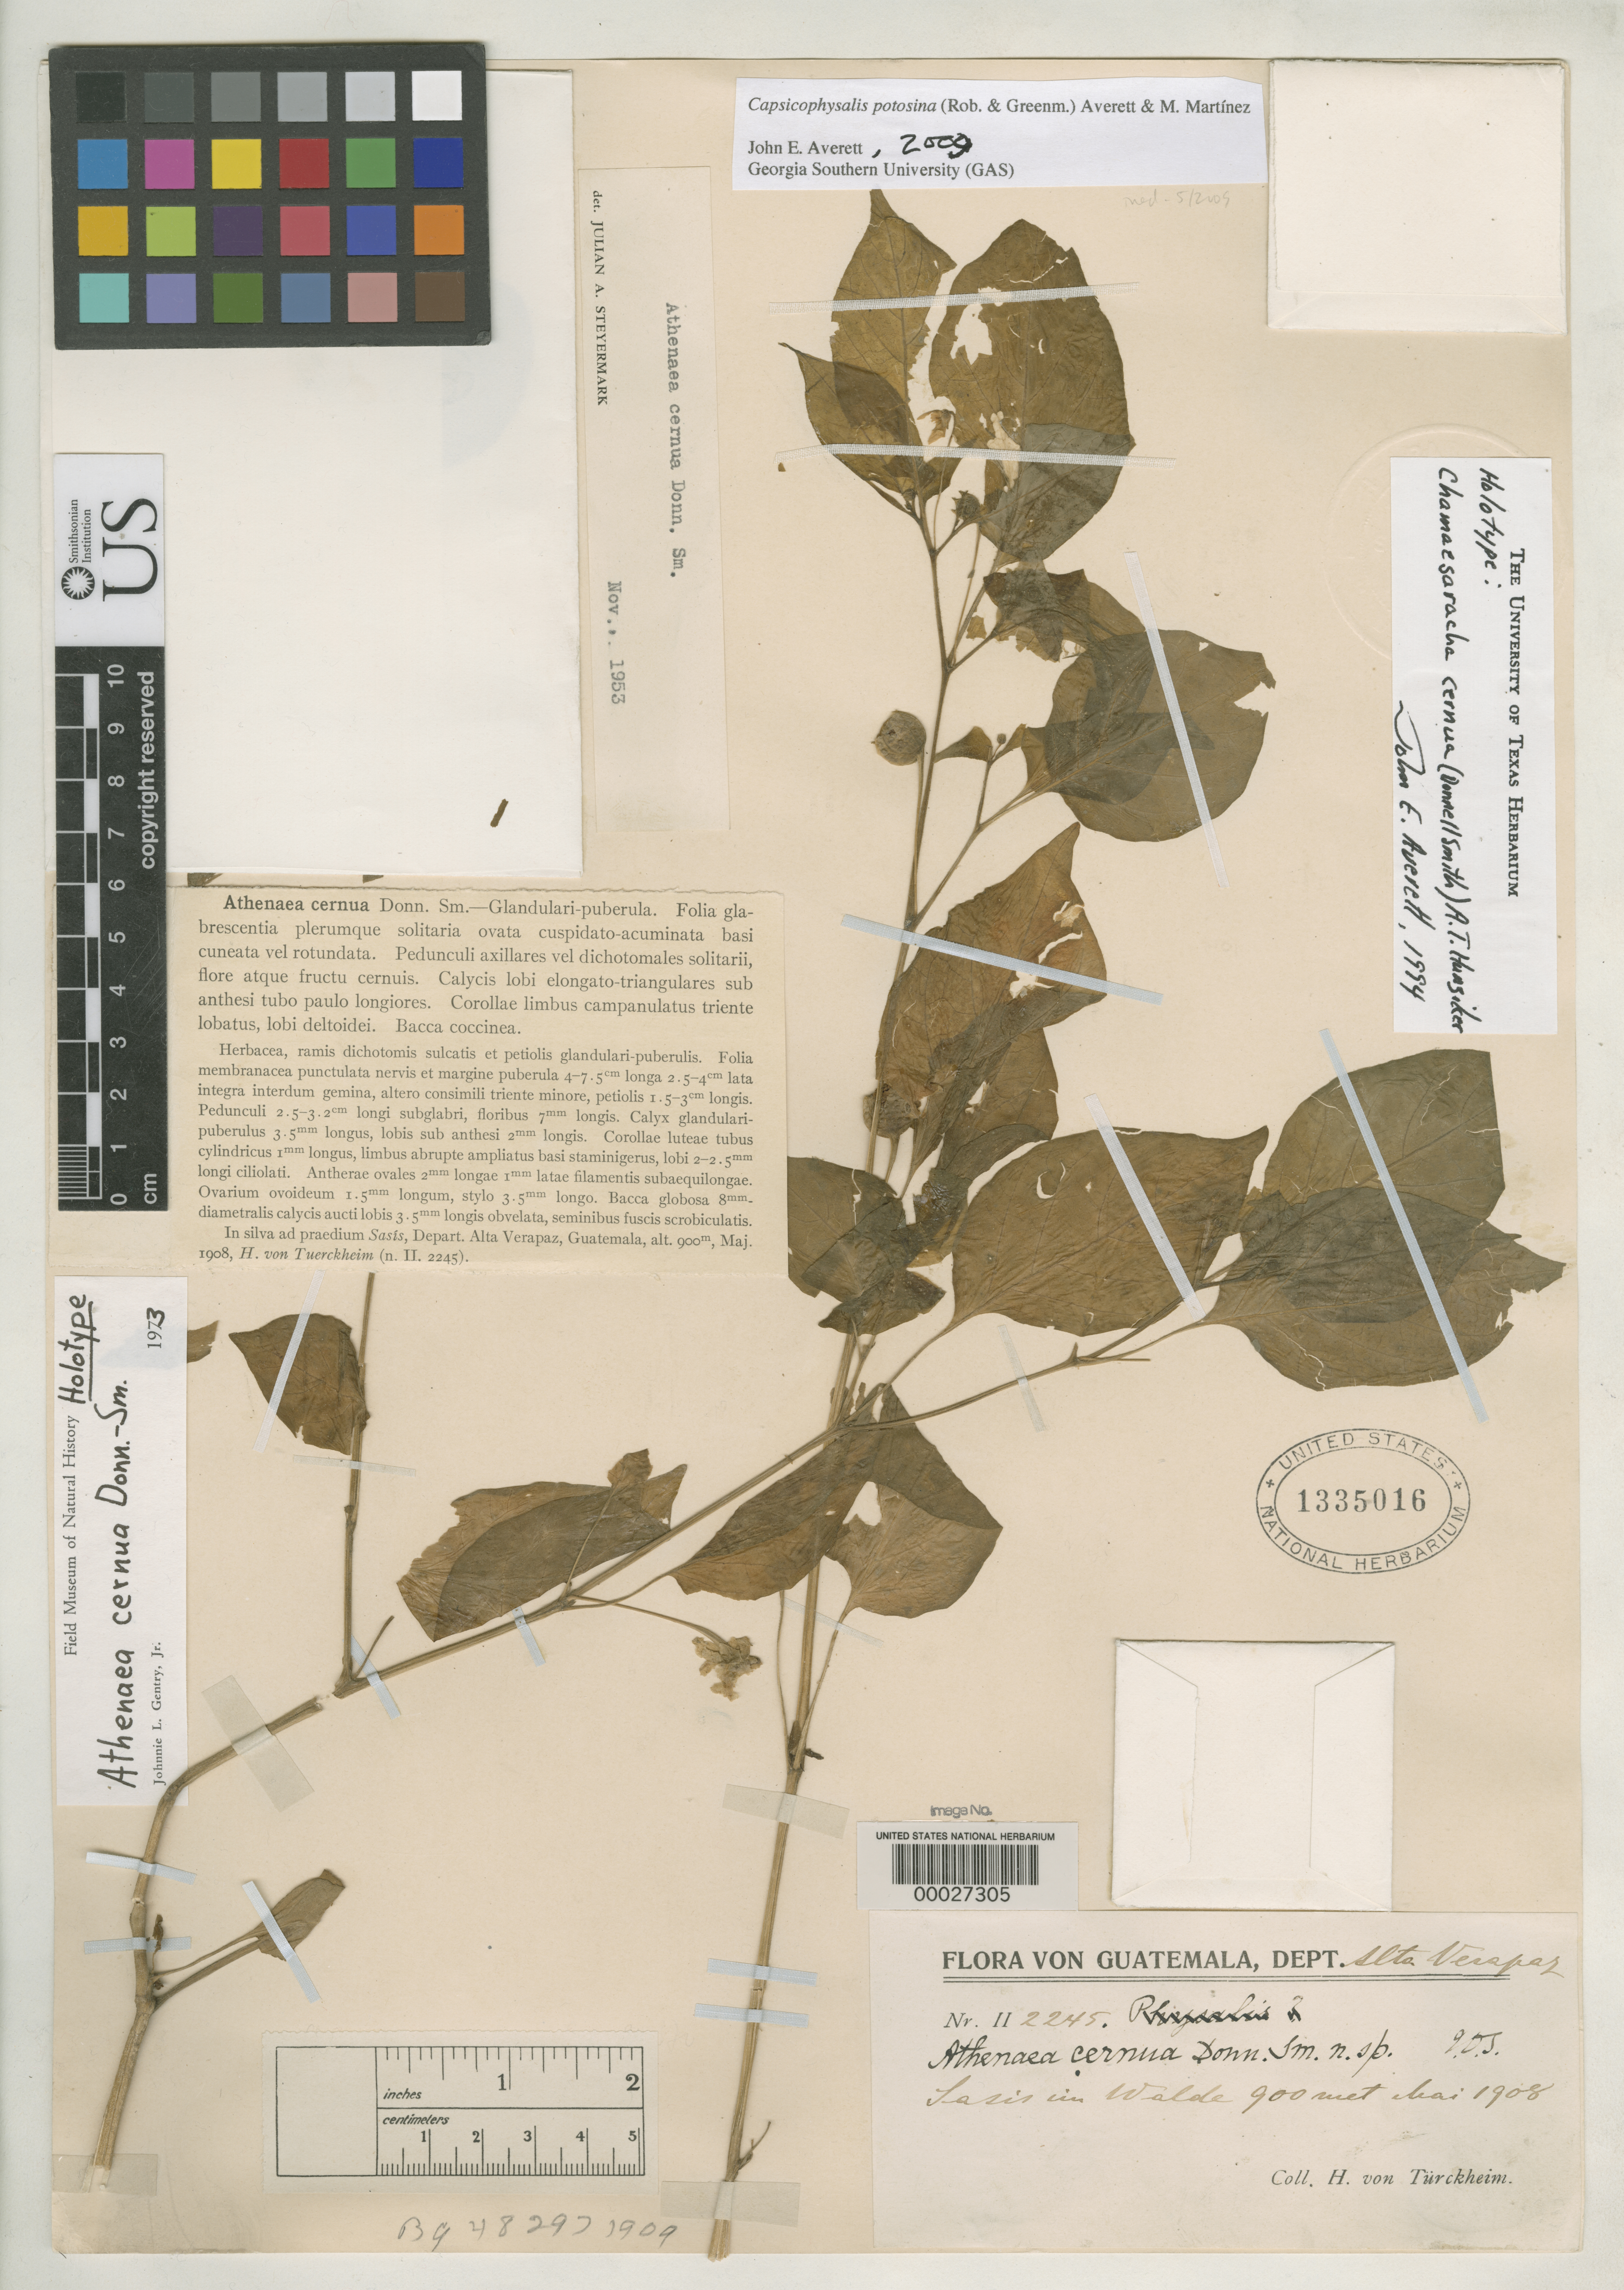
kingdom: Plantae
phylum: Tracheophyta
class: Magnoliopsida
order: Solanales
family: Solanaceae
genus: Athenaea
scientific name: Athenaea cernua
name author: Donn. Sm.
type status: Holotype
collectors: H. von Türckheim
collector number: II 2245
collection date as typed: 1908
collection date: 1908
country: Guatemala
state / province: Alta Verapaz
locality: Walde.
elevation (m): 900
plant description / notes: Specimen annotated by John E. Averett (2009) as Capsicophysalis potosina (Rob. & Greenm.) Averett & M. Martínez, genus & combination apparently ined.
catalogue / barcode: US 1335016